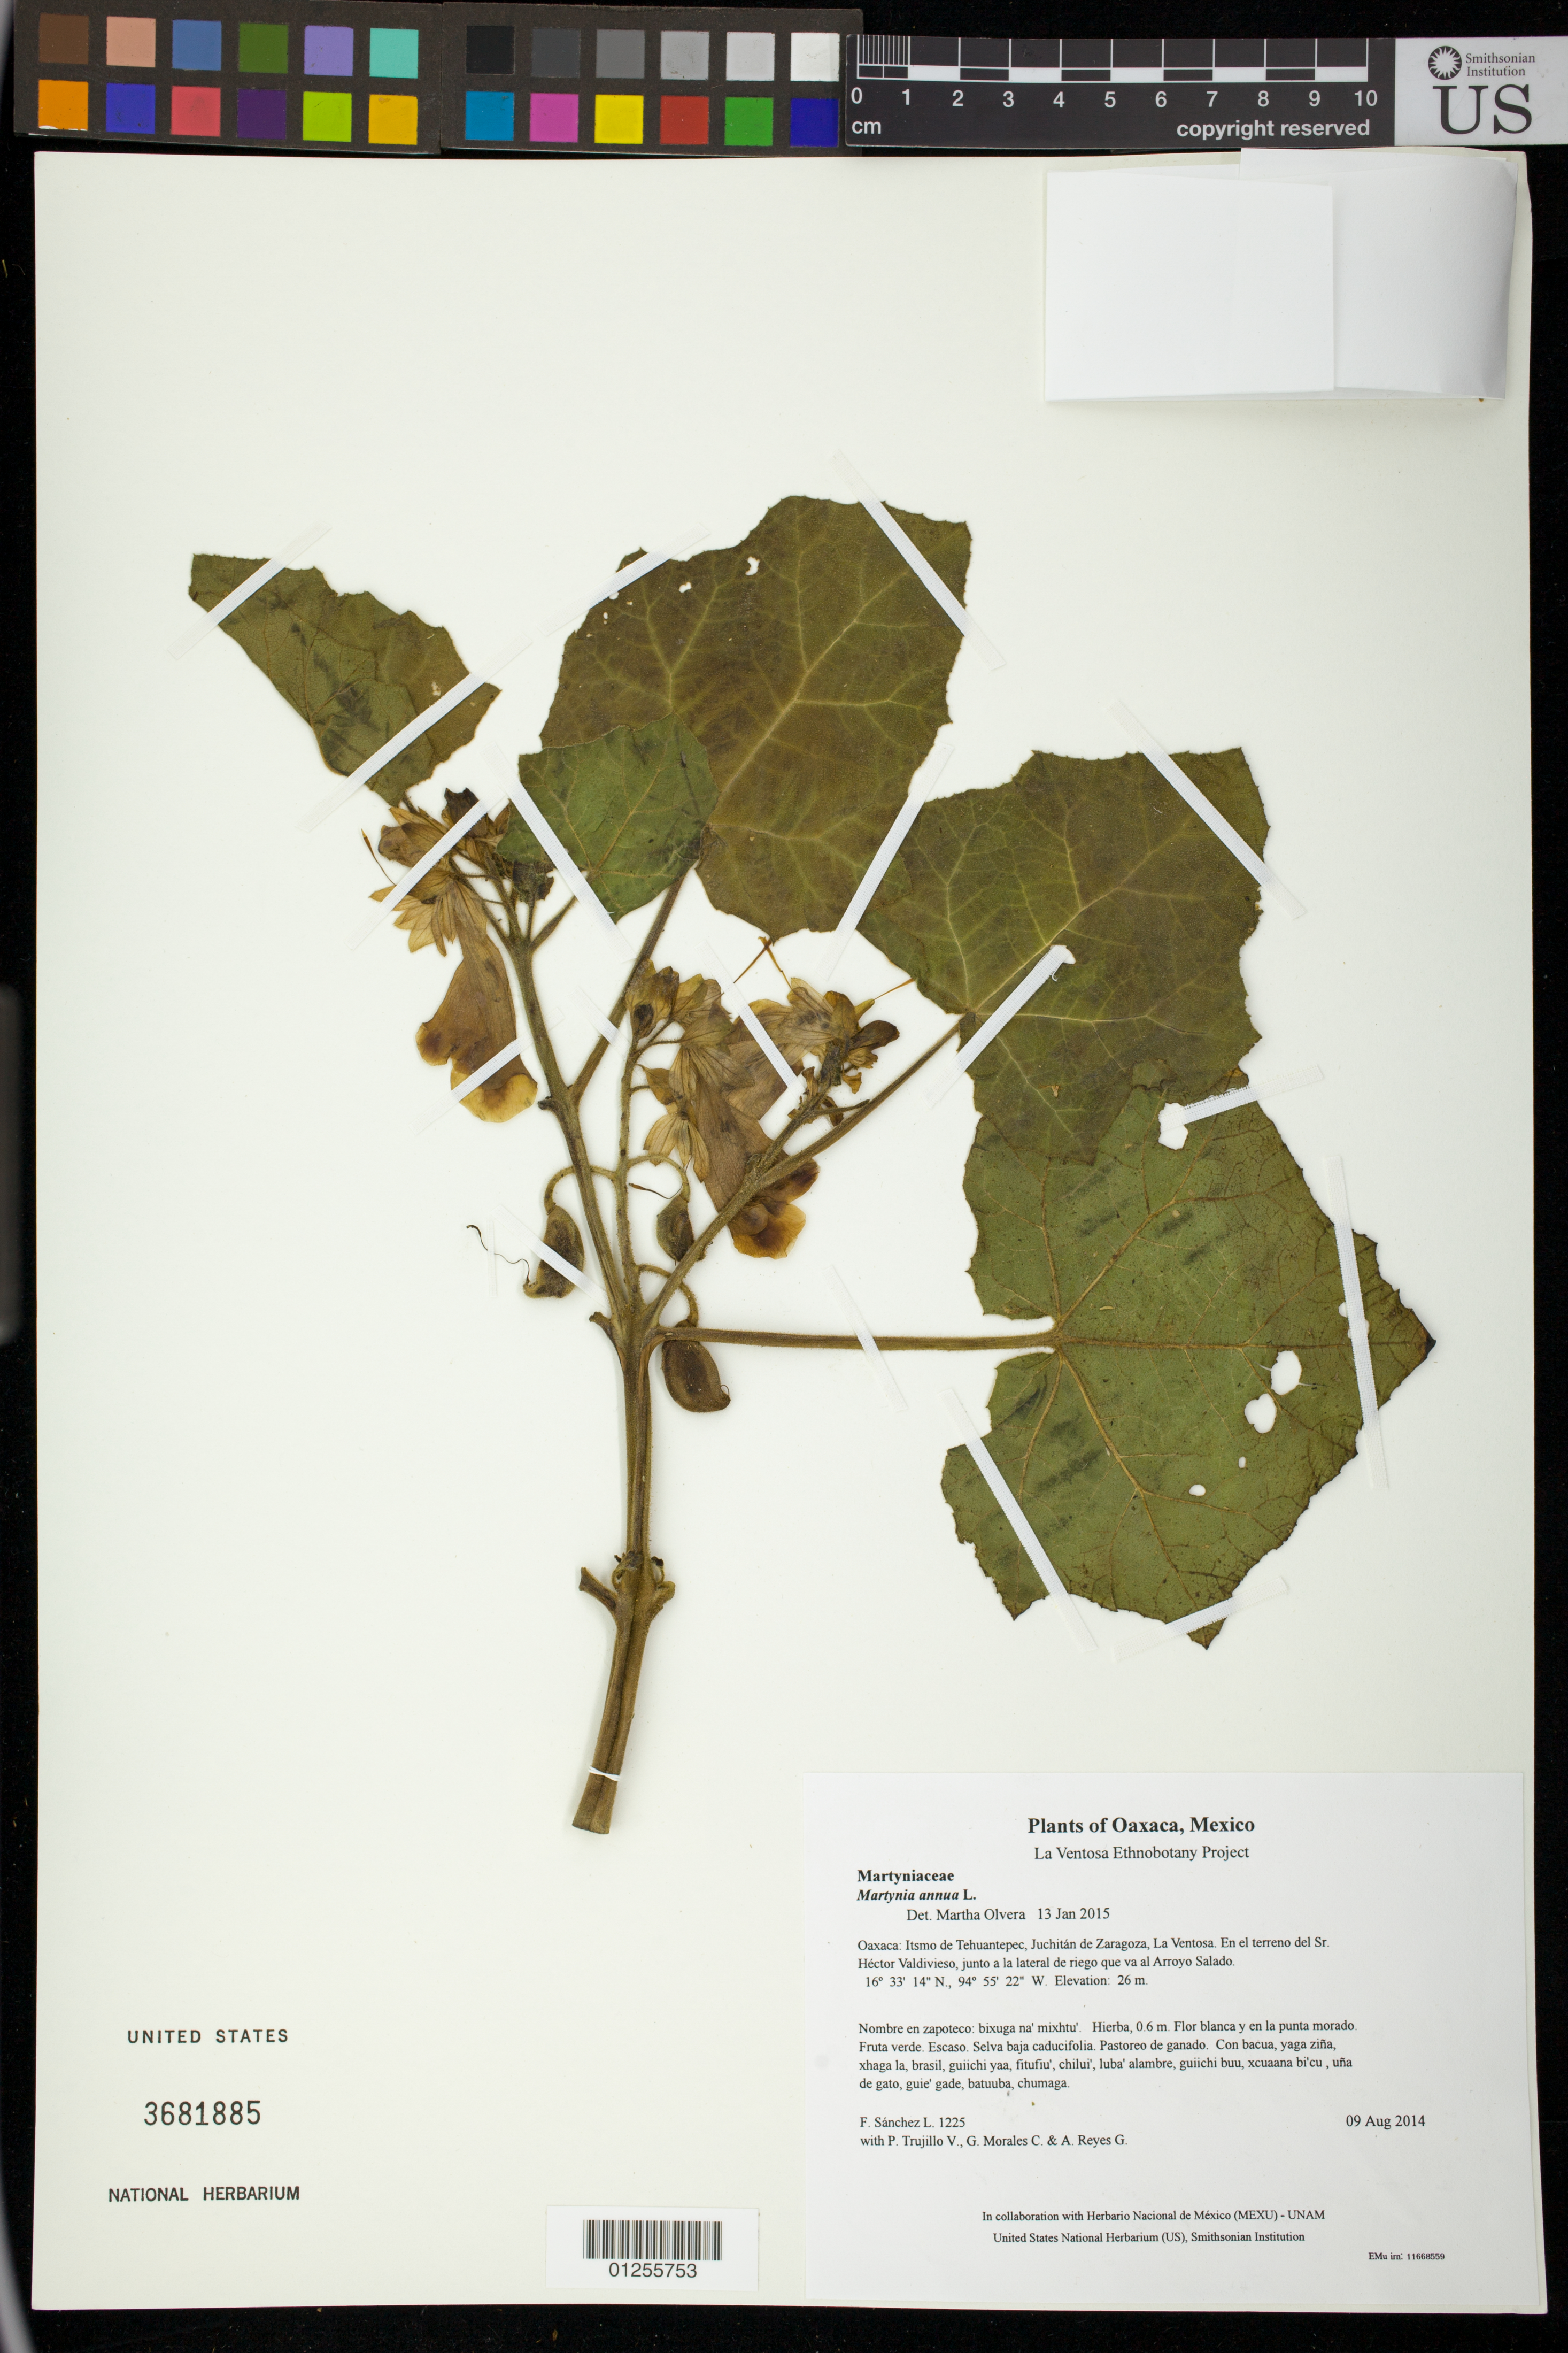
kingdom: Plantae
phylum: Tracheophyta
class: Magnoliopsida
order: Lamiales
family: Martyniaceae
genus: Martynia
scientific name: Martynia annua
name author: L.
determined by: Olvera, Martha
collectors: F. Sánchez L., P. Trujillo V., G. Morales C. & A. Reyes G.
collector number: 1225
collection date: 2014-08-09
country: Mexico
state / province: Oaxaca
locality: Itsmo de Tehuantepec, Juchitán de Zaragoza, La Ventosa. En el terreno del Sr. Héctor Valdivieso, junto a la lateral de riego que va al Arroyo Salado.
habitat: Selva baja caducifolia. Pastoreo de ganado.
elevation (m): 26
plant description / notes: JEBOT, MEXU, SERO, US; Guixi bandaga. 0.6 m. Guie' naquichi' ne punta nagu. Cuaananaxhi naga'. Huaxie'.; uña de gato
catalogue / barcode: US 3681885